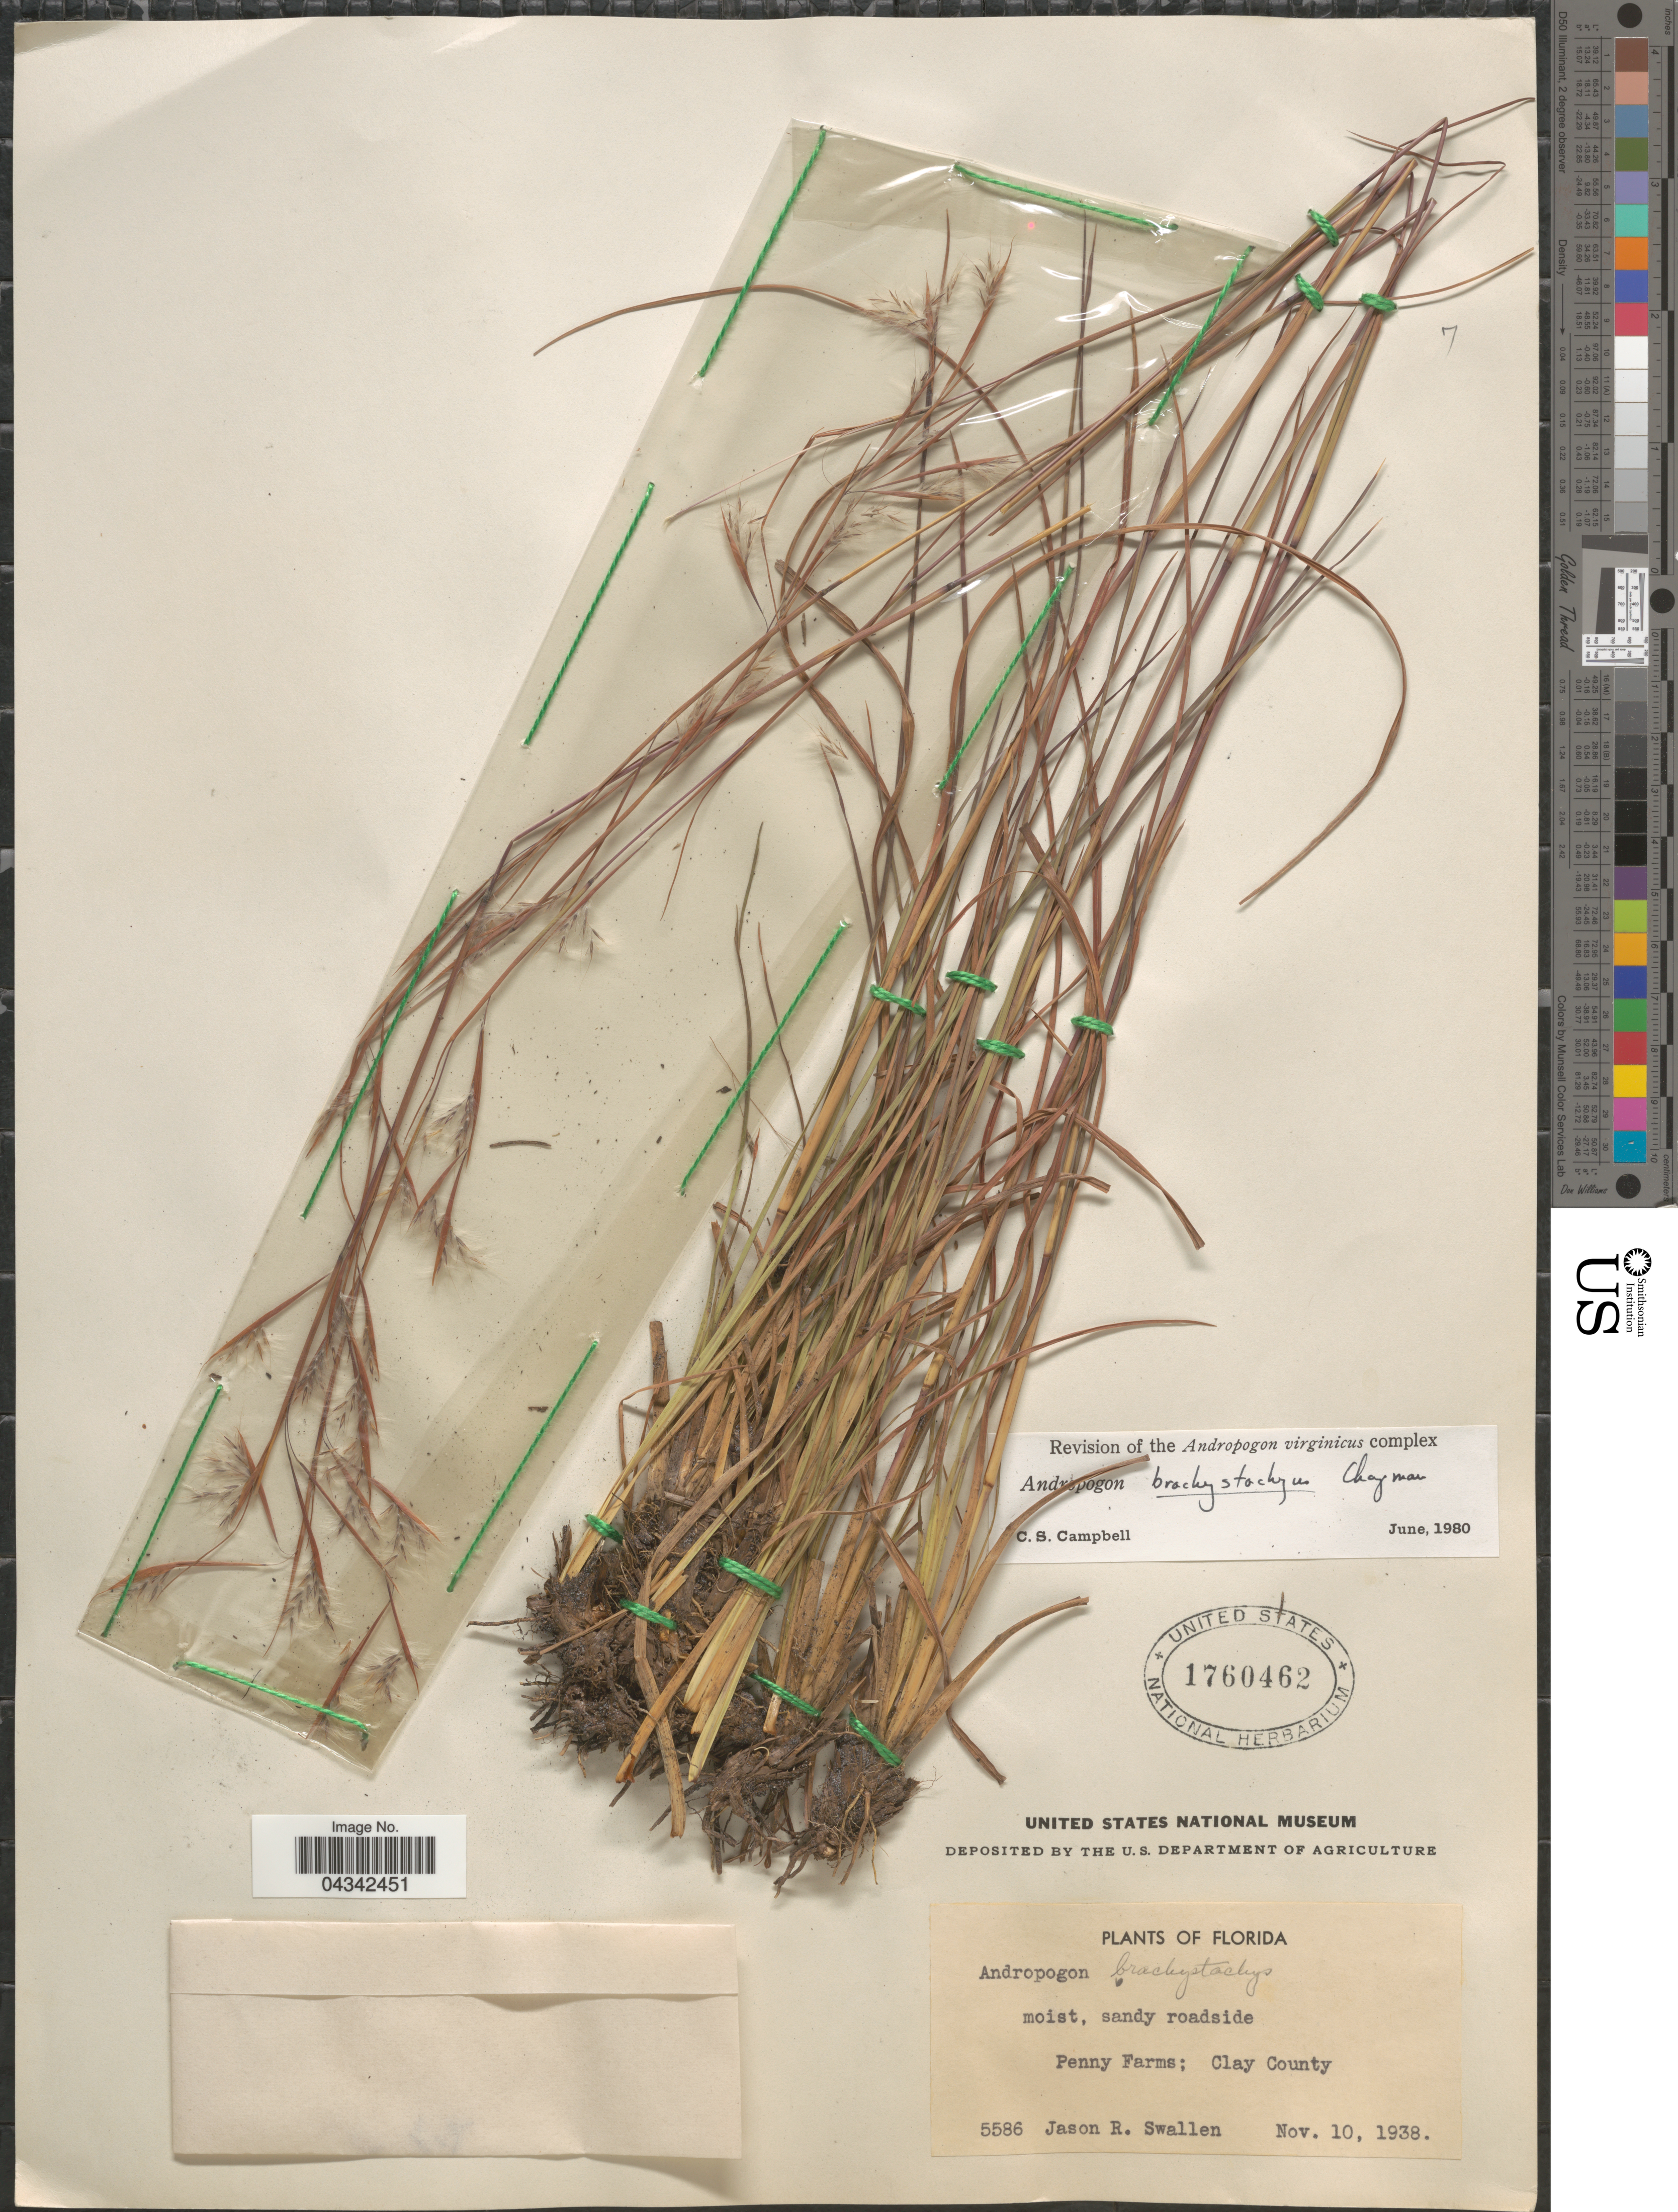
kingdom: Plantae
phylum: Tracheophyta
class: Liliopsida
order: Poales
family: Poaceae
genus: Andropogon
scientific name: Andropogon brachystachyus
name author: Chapm.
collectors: J. R. Swallen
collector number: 5586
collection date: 1938-11-10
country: United States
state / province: Florida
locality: Moist, sandy roadside. Penny Farms; Clay County.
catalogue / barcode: US 1760462